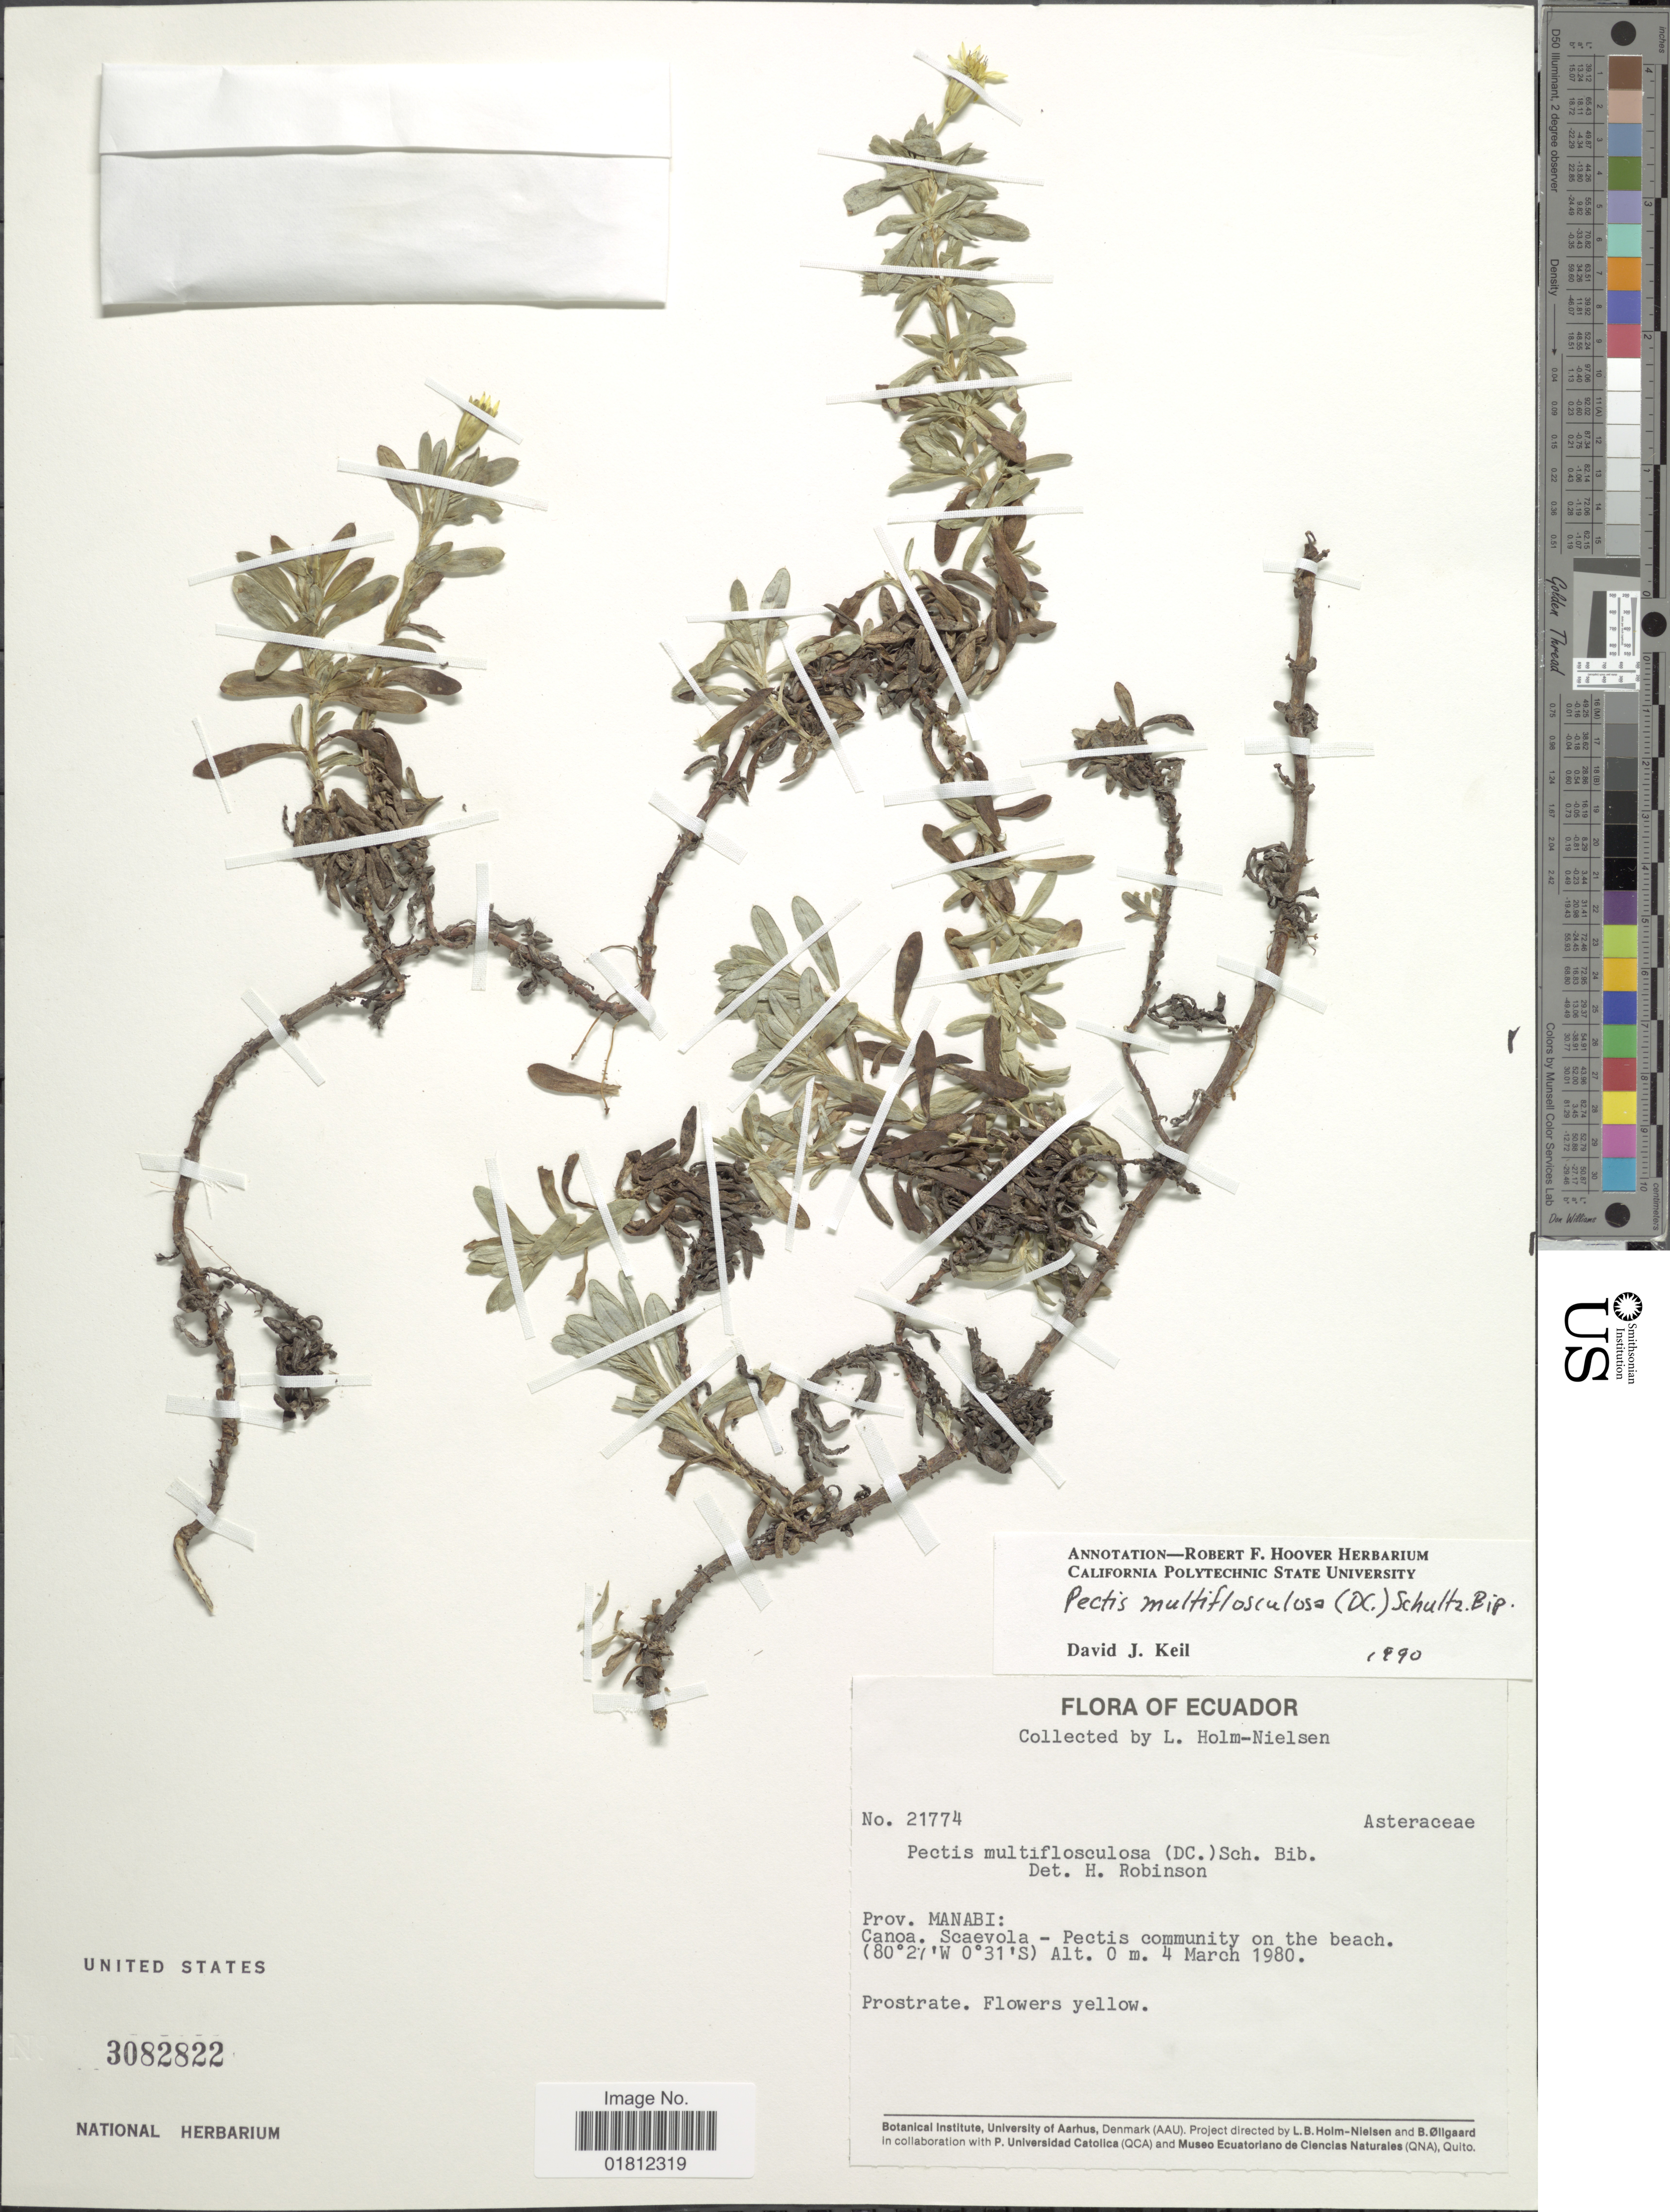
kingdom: Plantae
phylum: Tracheophyta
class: Magnoliopsida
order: Asterales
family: Asteraceae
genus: Pectis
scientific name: Pectis multiflosculosa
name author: (DC.) Sch. Bip.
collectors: L. B. Holm-Nielsen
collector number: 21774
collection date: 1980-03-04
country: Ecuador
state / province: Manabí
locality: Prov. Manabi, Canoa. Scaevola - Pectis community on the beach.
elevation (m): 0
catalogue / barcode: US 3082822